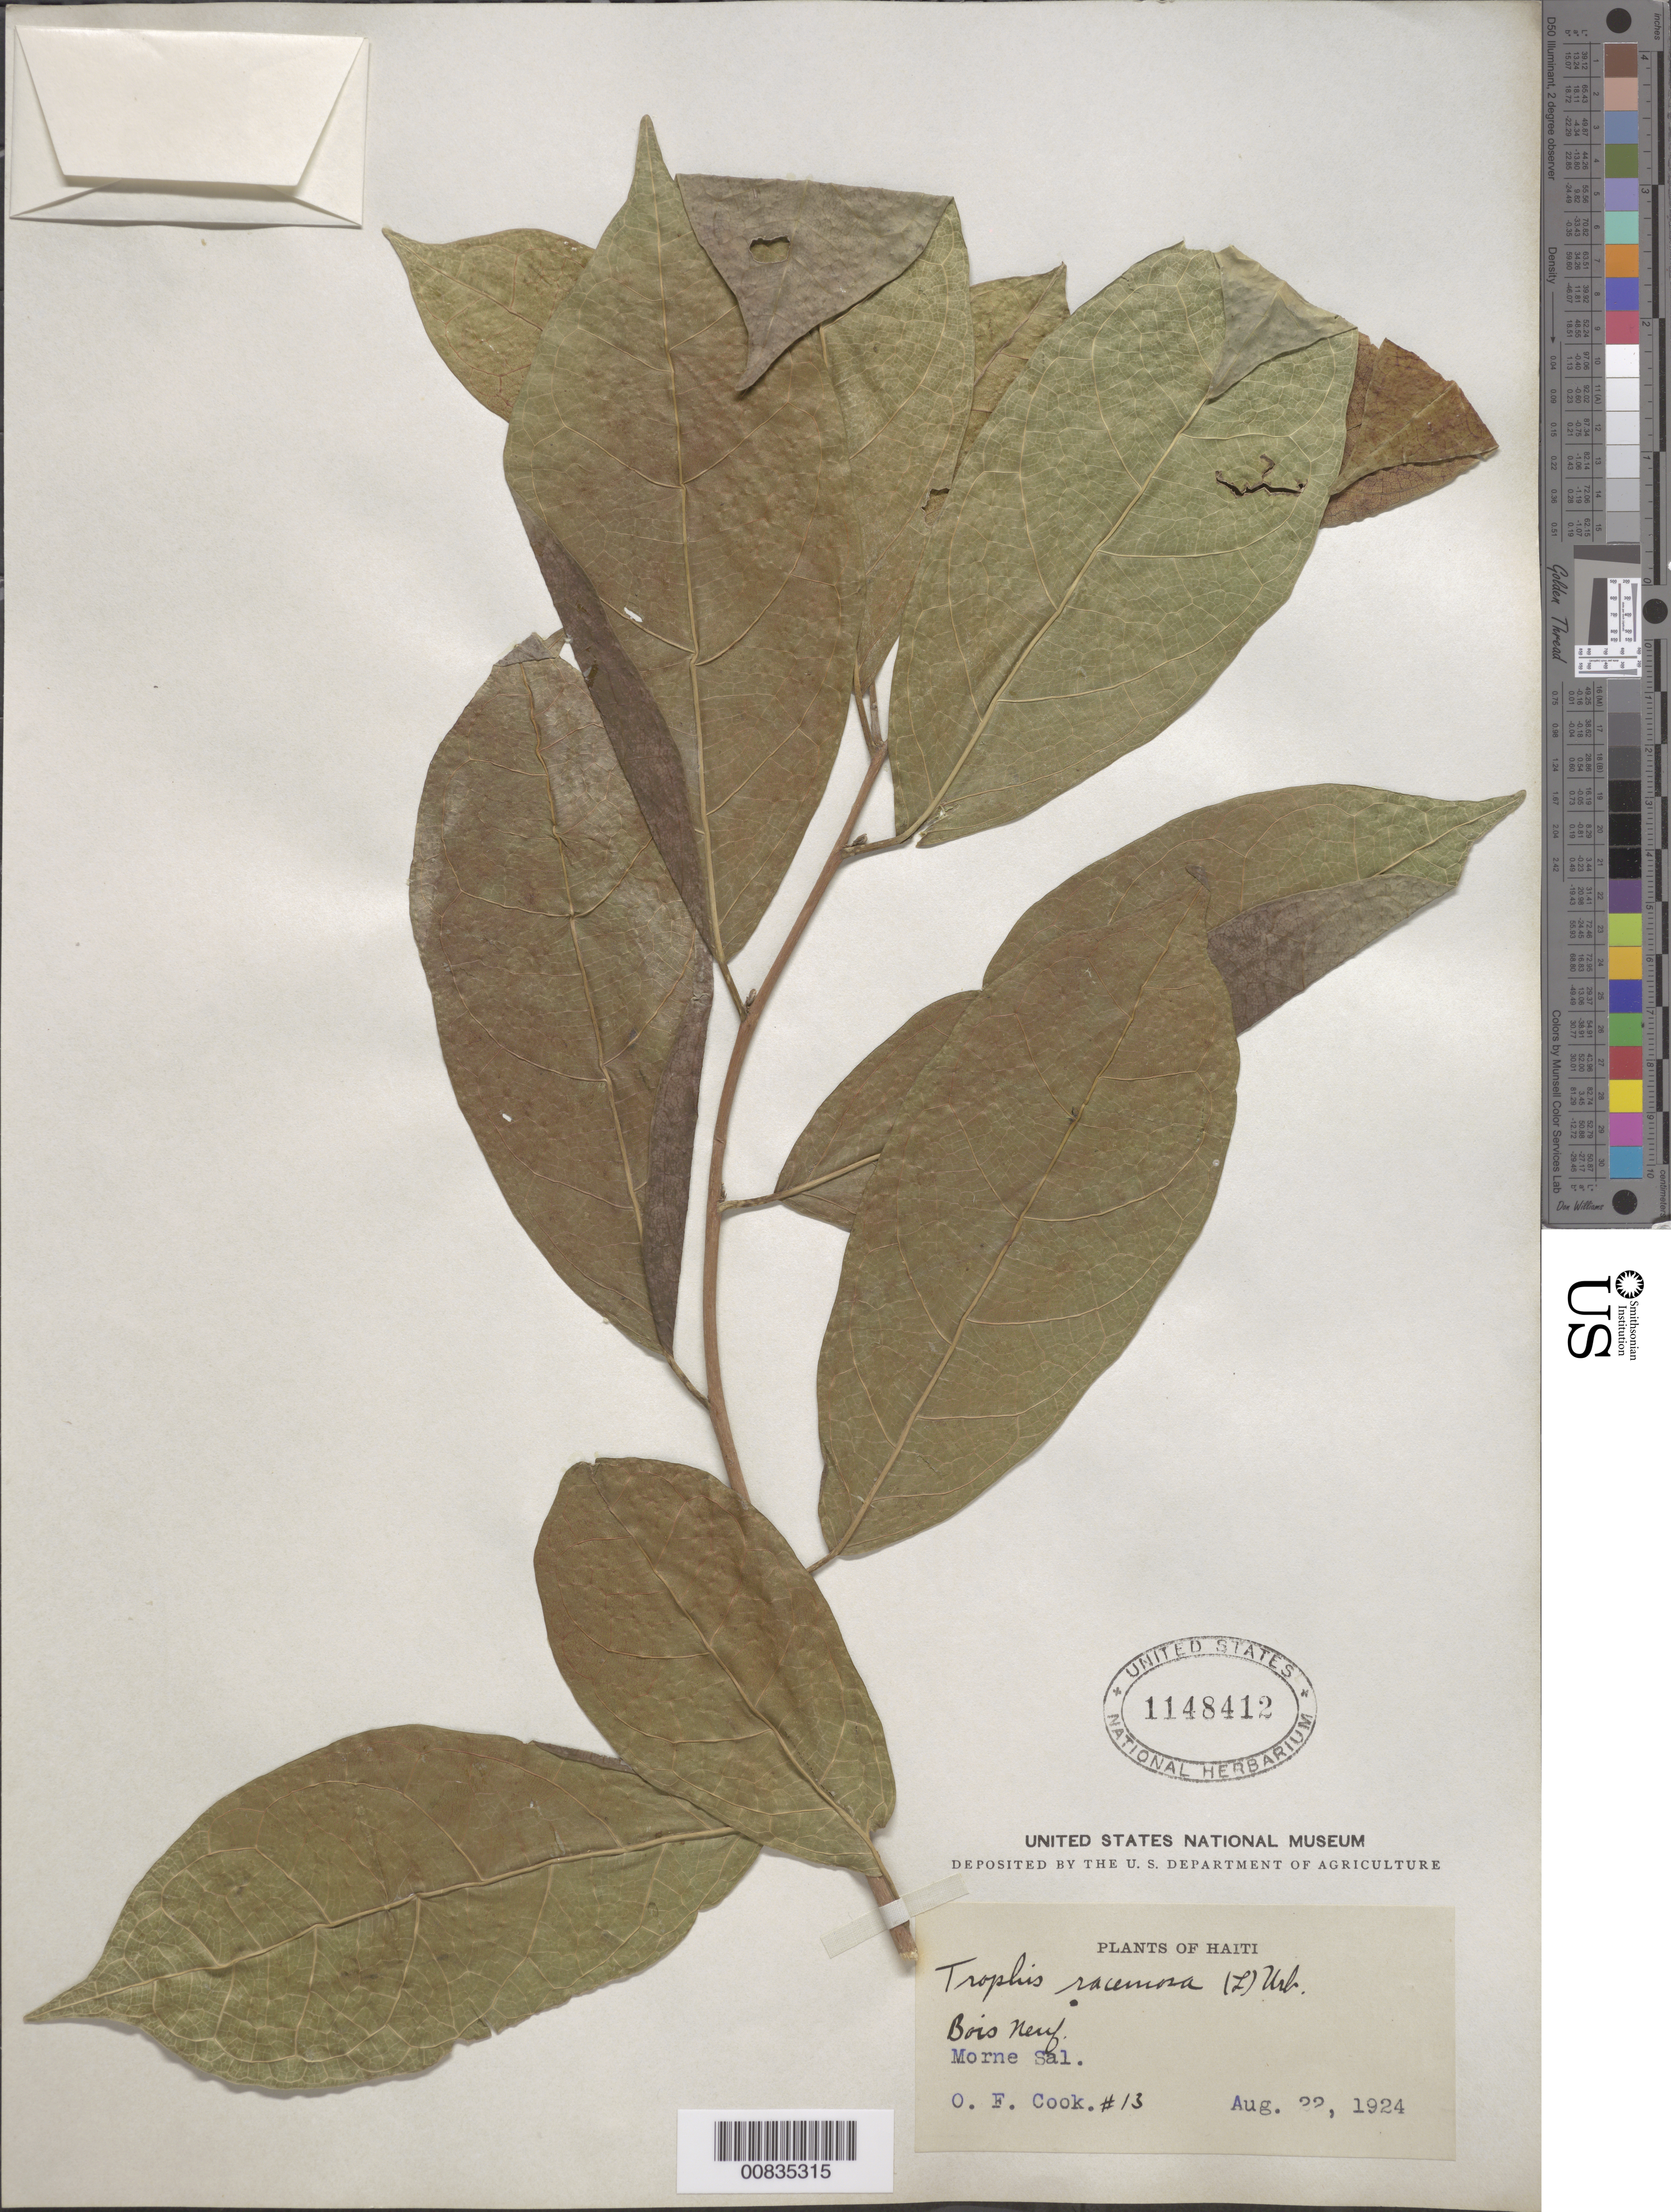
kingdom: Plantae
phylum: Tracheophyta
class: Magnoliopsida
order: Rosales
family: Moraceae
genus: Trophis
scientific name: Trophis racemosa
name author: (L.) Urb.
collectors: O. F. Cook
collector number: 13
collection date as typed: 22 Aug 1924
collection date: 1924-08-22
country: Haiti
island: Hispaniola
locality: Bois Neuf. Morne Sal.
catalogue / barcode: US 1148412